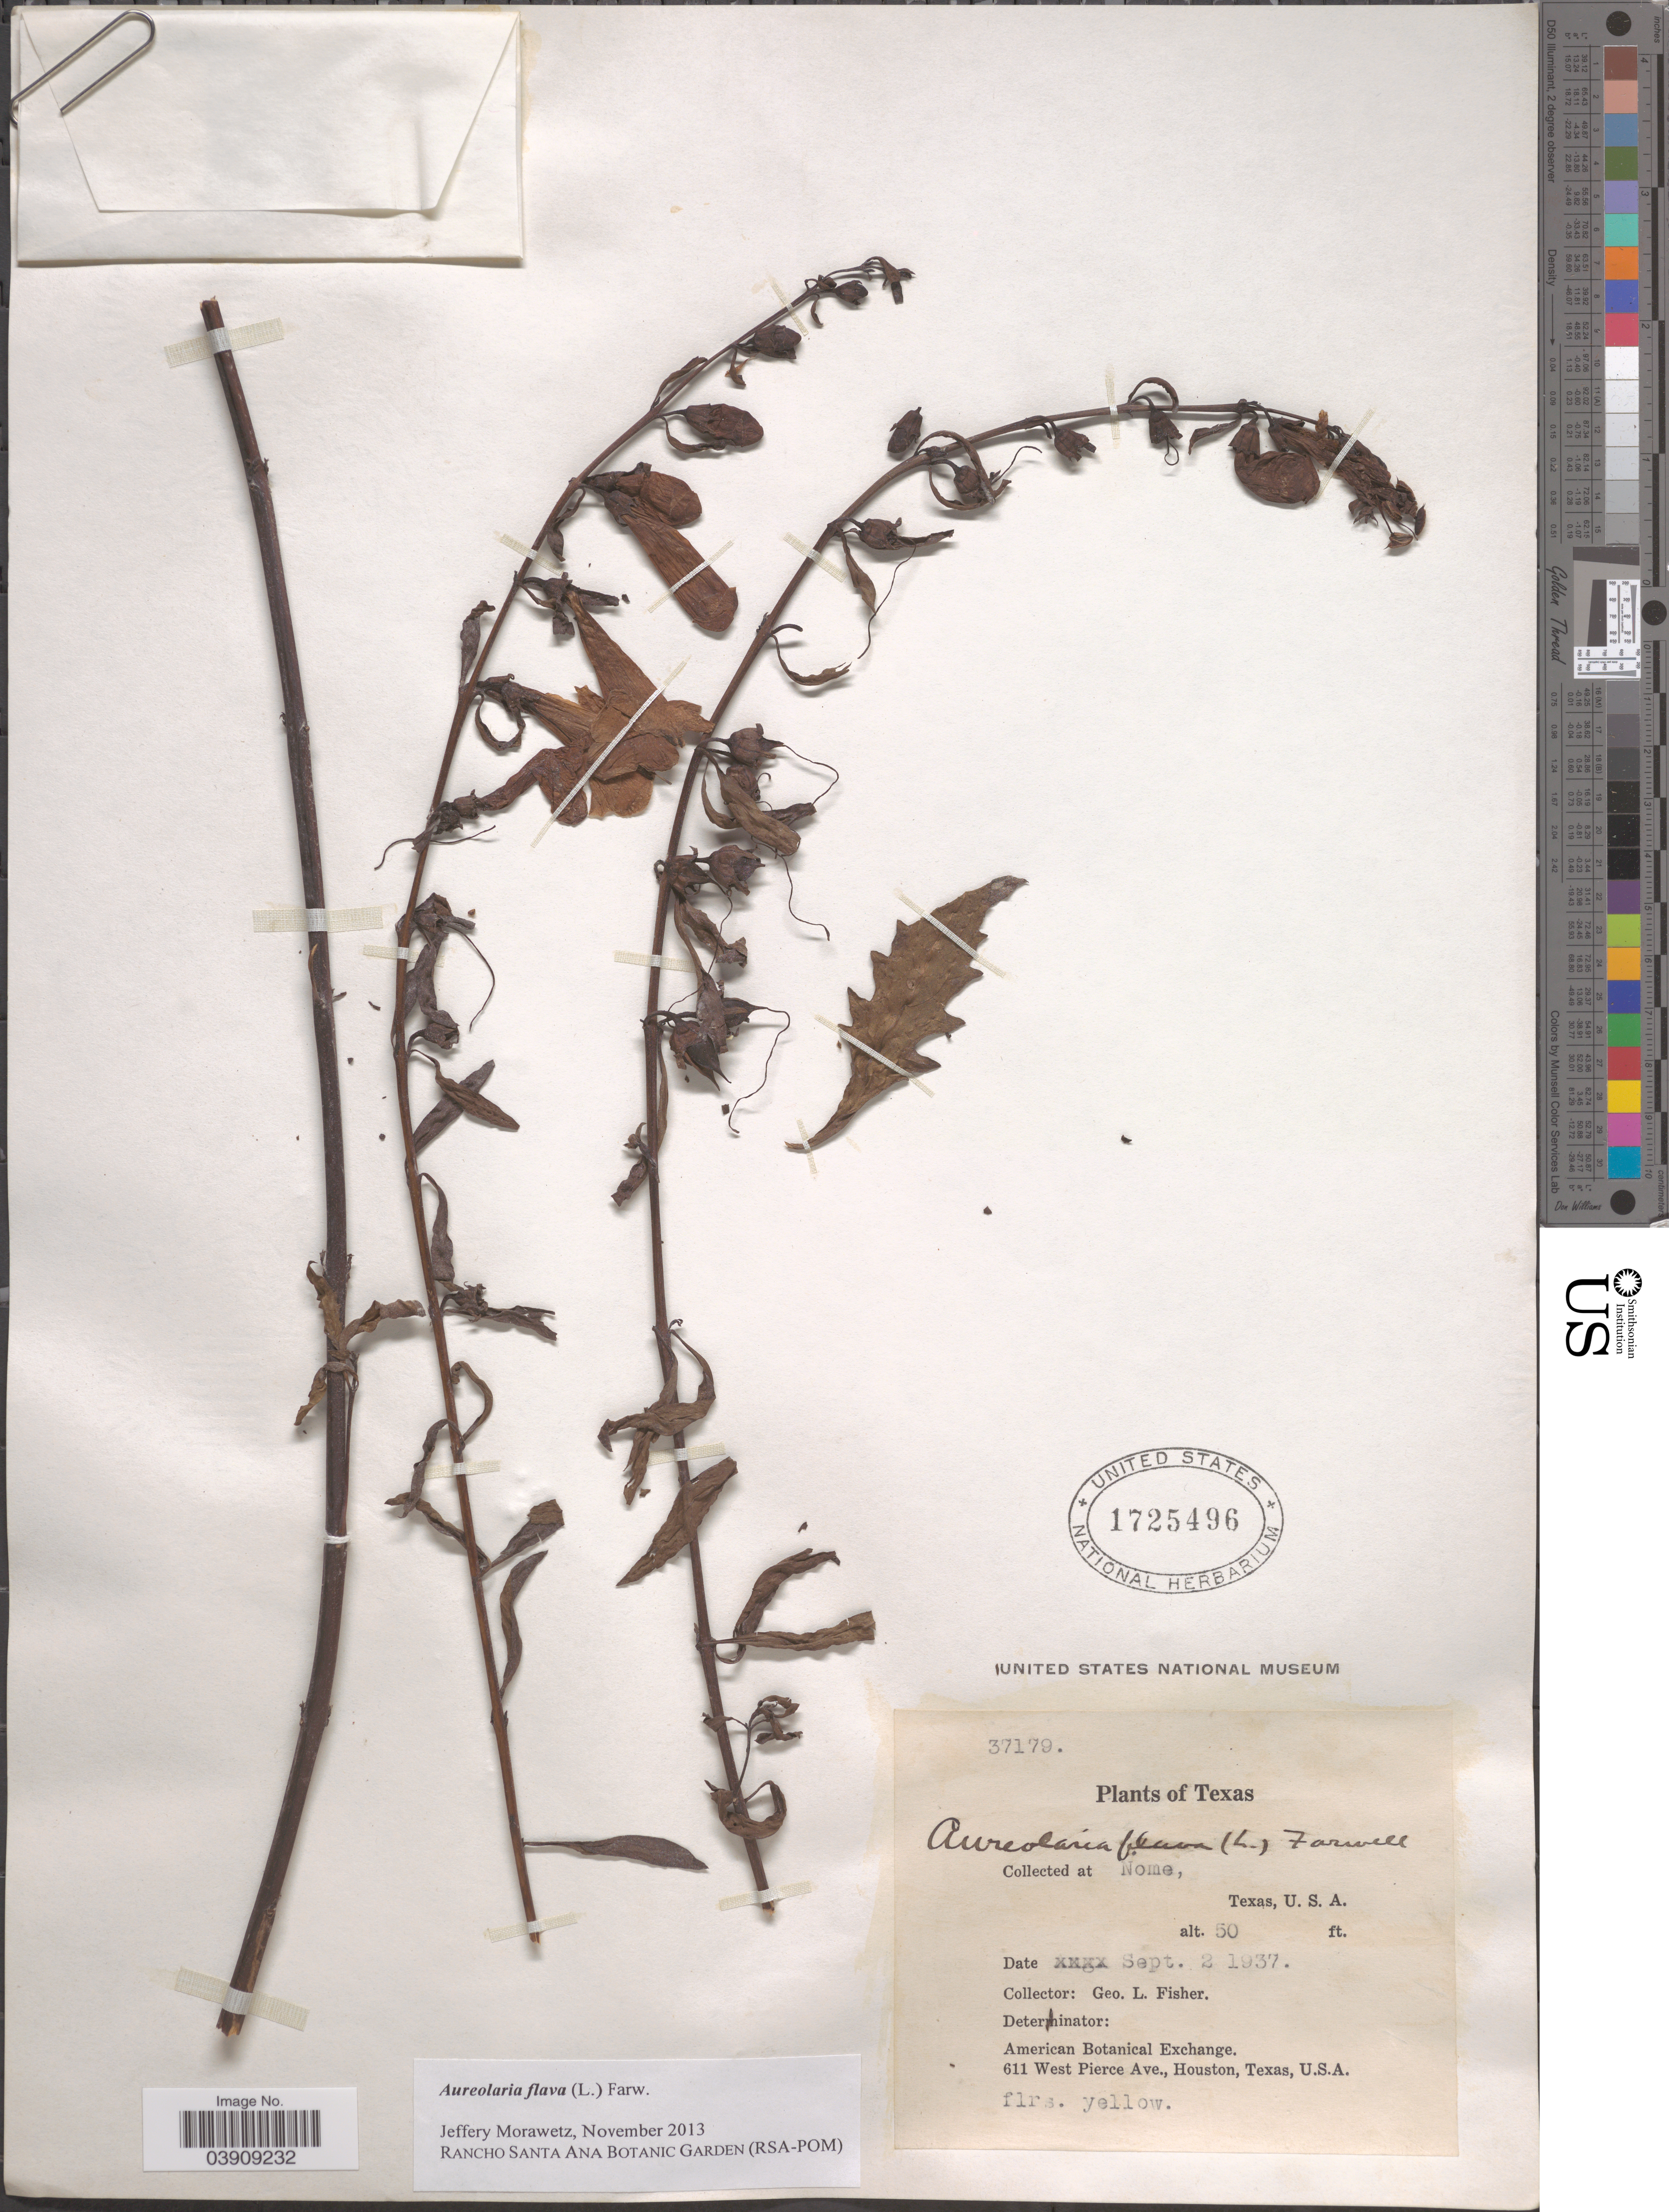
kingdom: Plantae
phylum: Tracheophyta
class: Magnoliopsida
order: Lamiales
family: Orobanchaceae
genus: Aureolaria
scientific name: Aureolaria flava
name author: (L.) Farw.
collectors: G. L. Fisher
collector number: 37179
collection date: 1937-09-02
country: United States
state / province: Texas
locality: Nome.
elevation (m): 15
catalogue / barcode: US 1725496